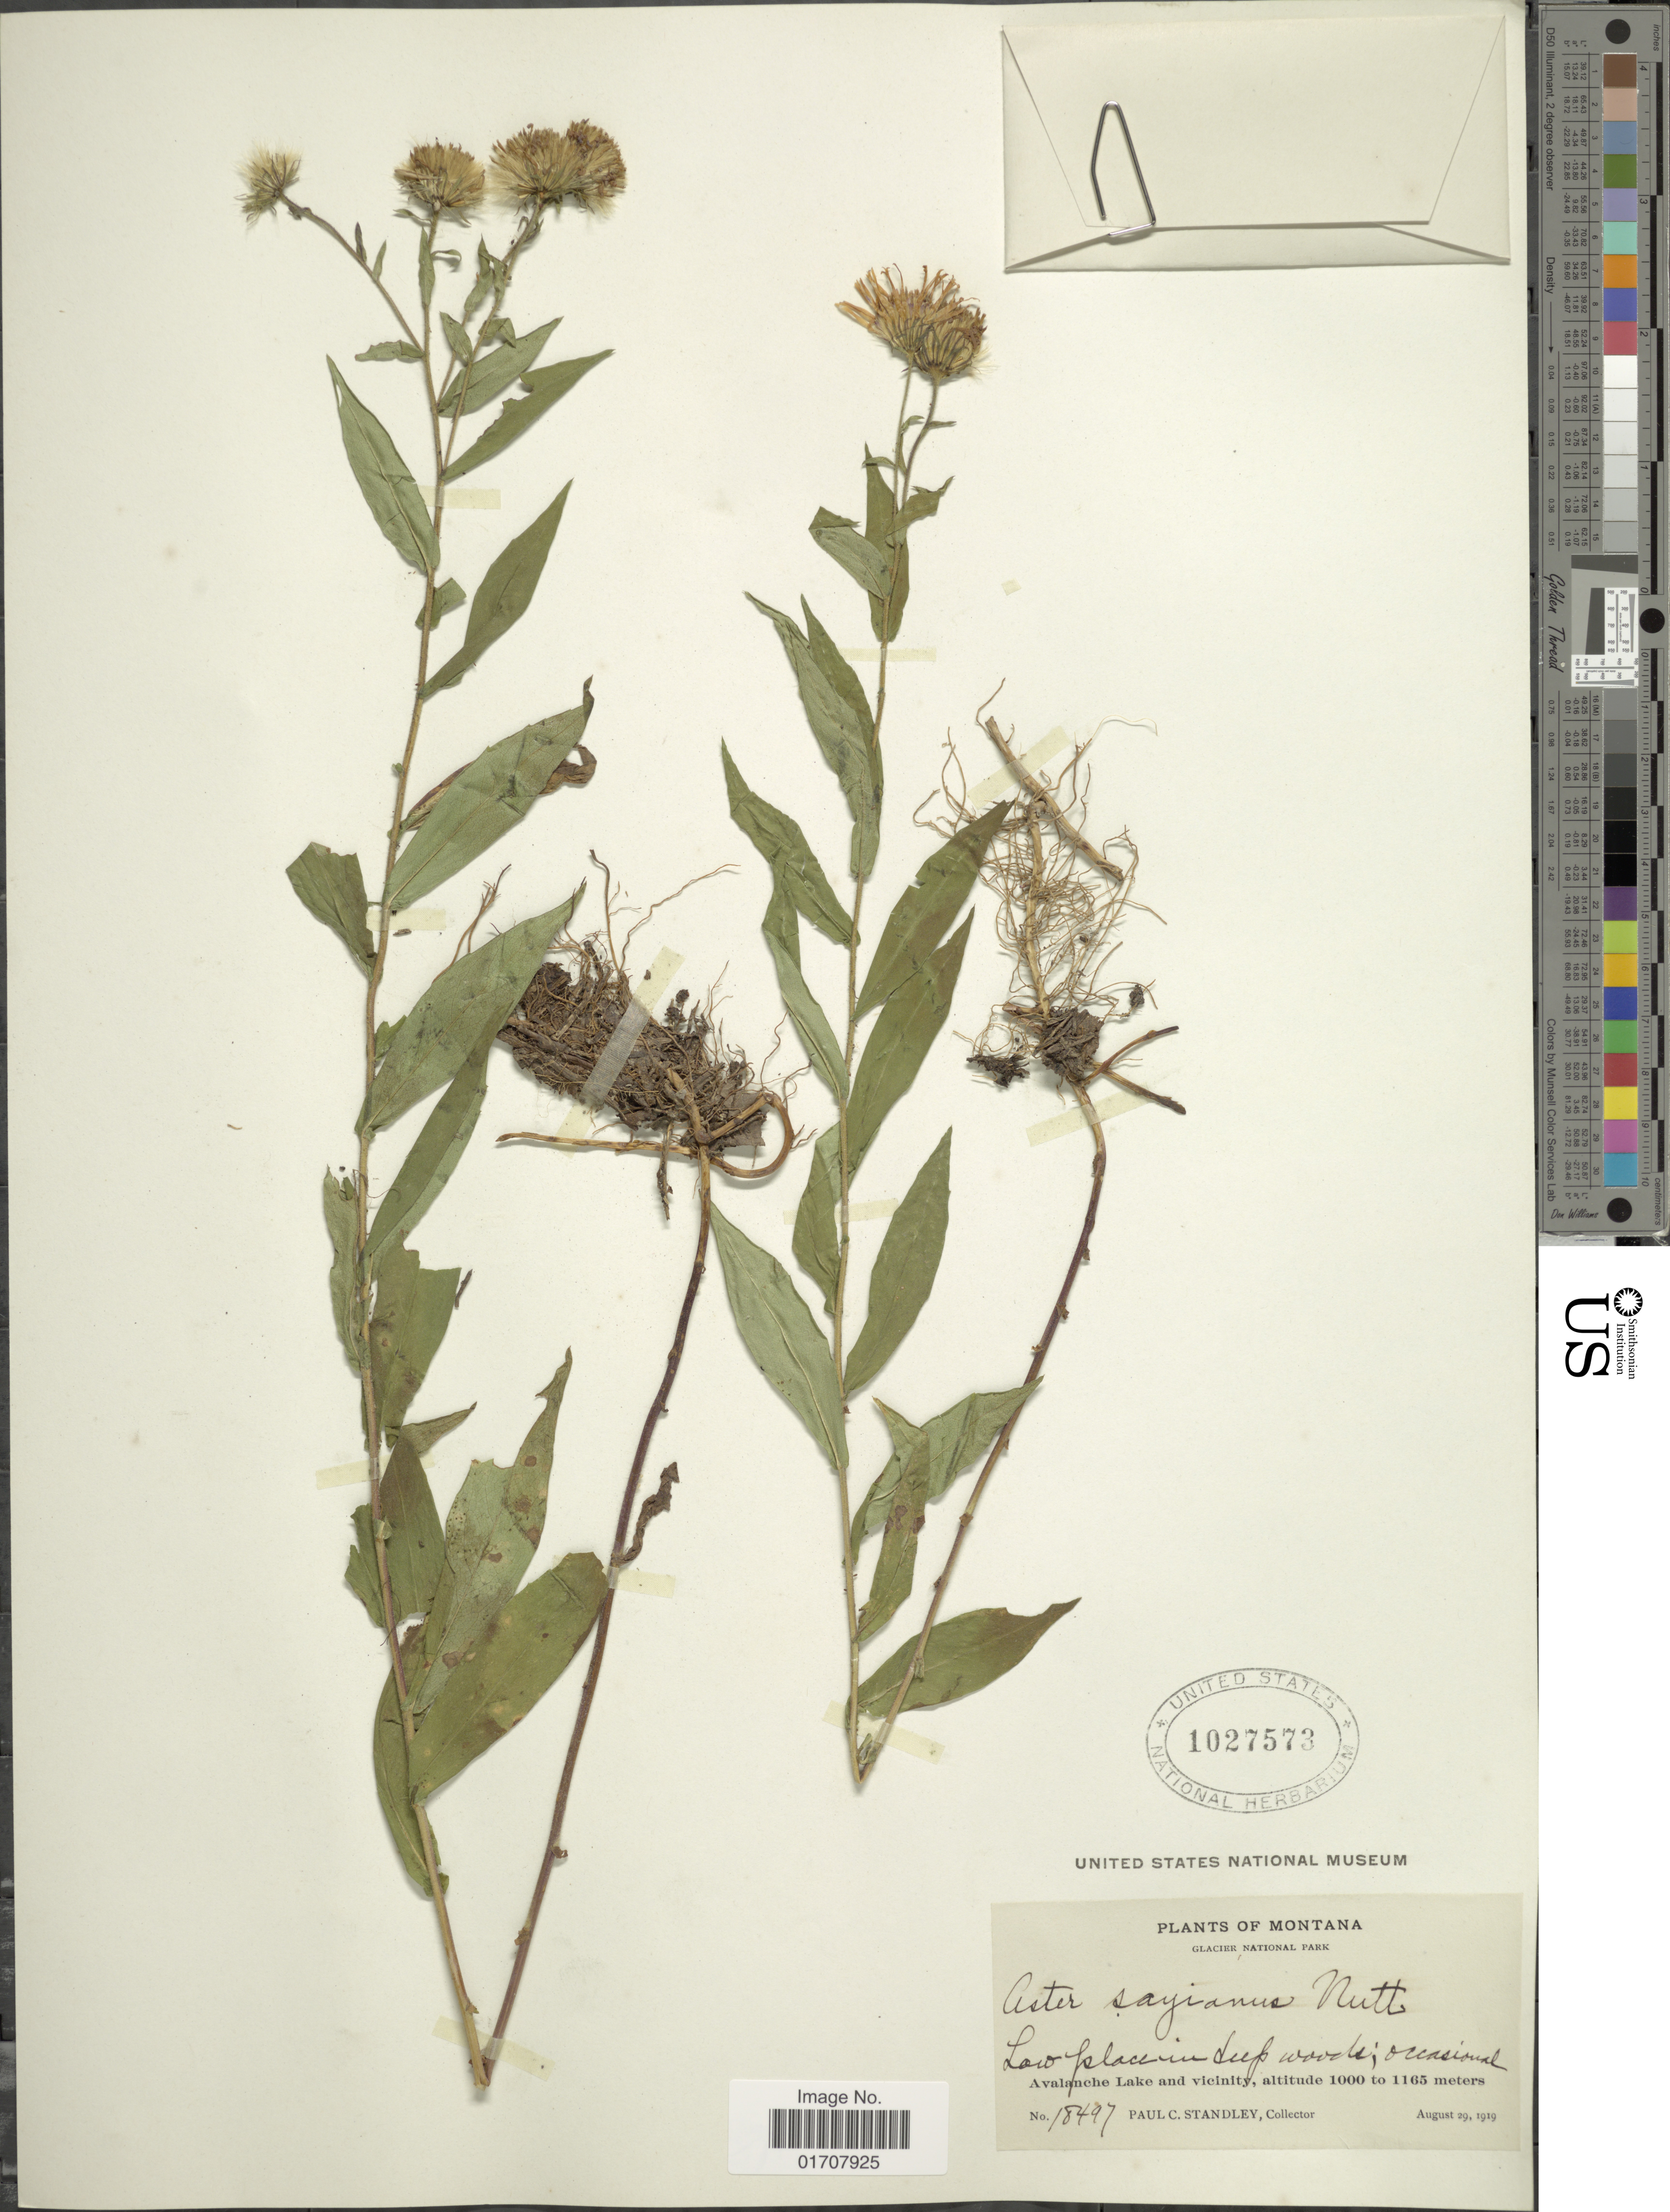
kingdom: Plantae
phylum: Tracheophyta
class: Magnoliopsida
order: Asterales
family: Asteraceae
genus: Canadanthus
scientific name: Canadanthus modestus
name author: (Lindl.) G.L. Nesom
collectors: P. C. Standley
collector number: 18497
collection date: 1919-08-29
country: United States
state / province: Montana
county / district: Flathead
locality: Glacier National Park, Avalanche Lake and Vicinity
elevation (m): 1000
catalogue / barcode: US 1027573